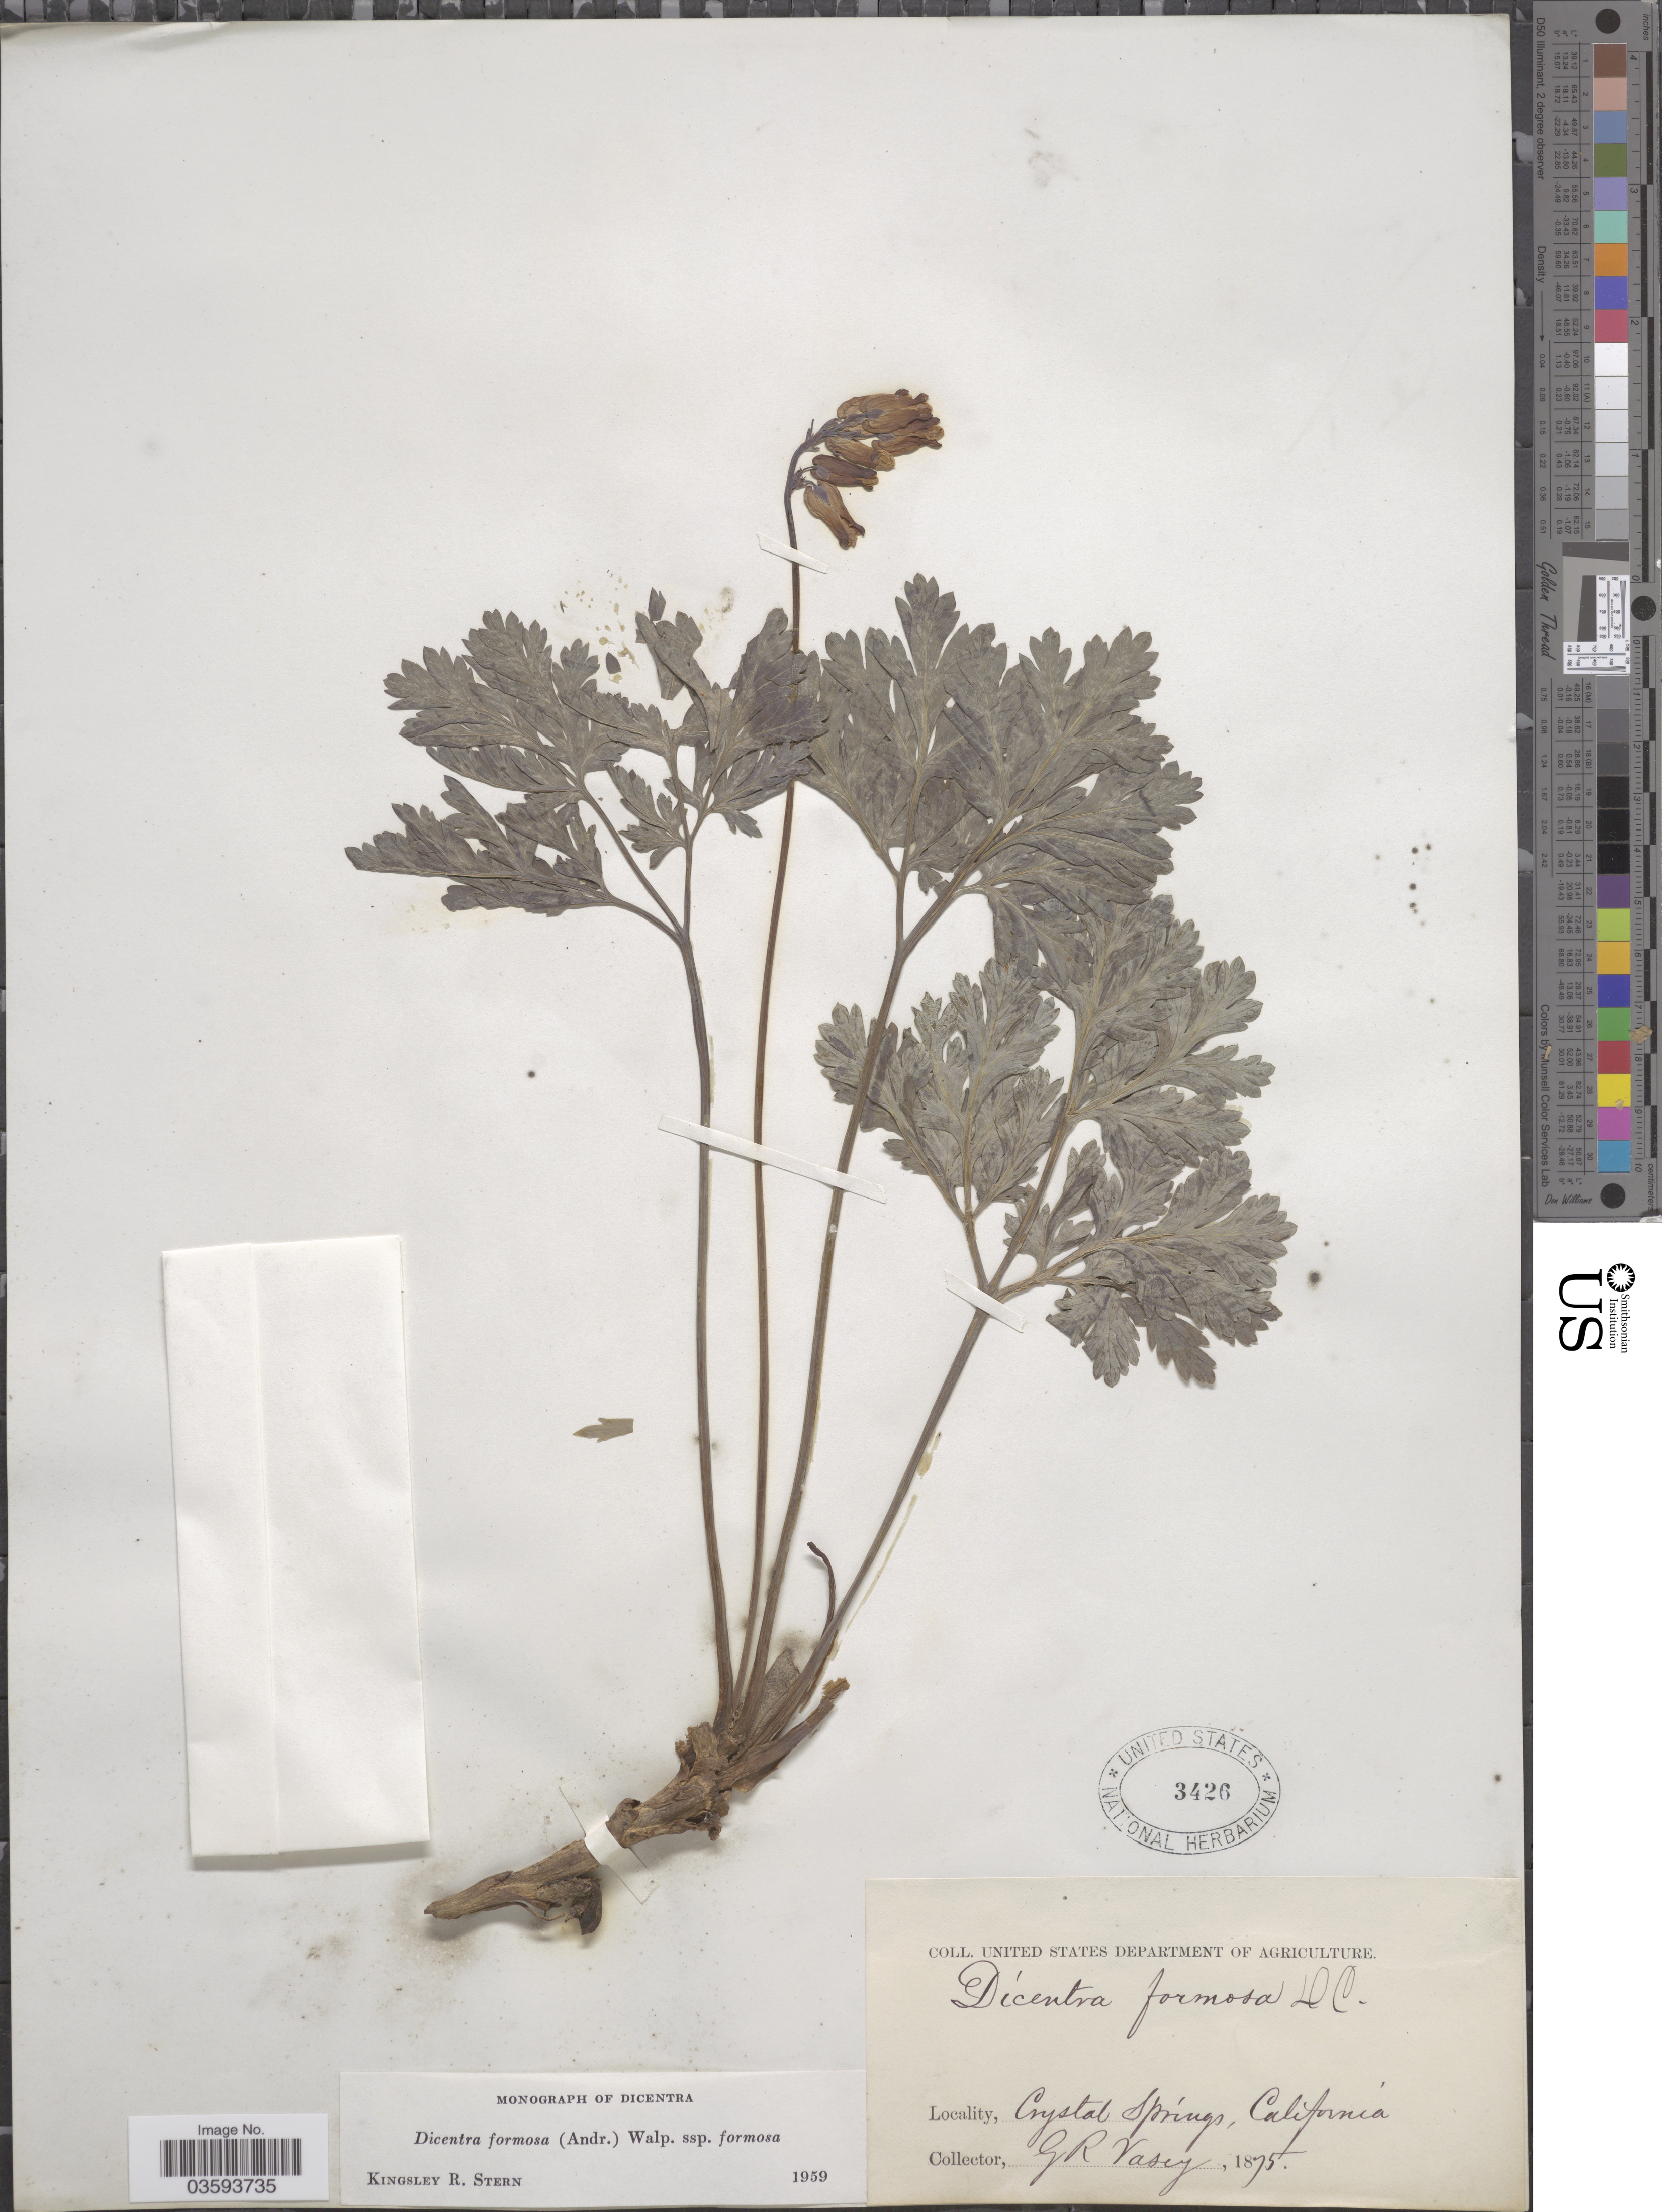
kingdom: Plantae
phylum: Tracheophyta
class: Magnoliopsida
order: Ranunculales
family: Papaveraceae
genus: Dicentra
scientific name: Dicentra formosa subsp. formosa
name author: (Haw.) Walp.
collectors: G. R. Vasey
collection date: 1875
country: United States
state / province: California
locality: Crystal Springs.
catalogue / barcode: US 3426